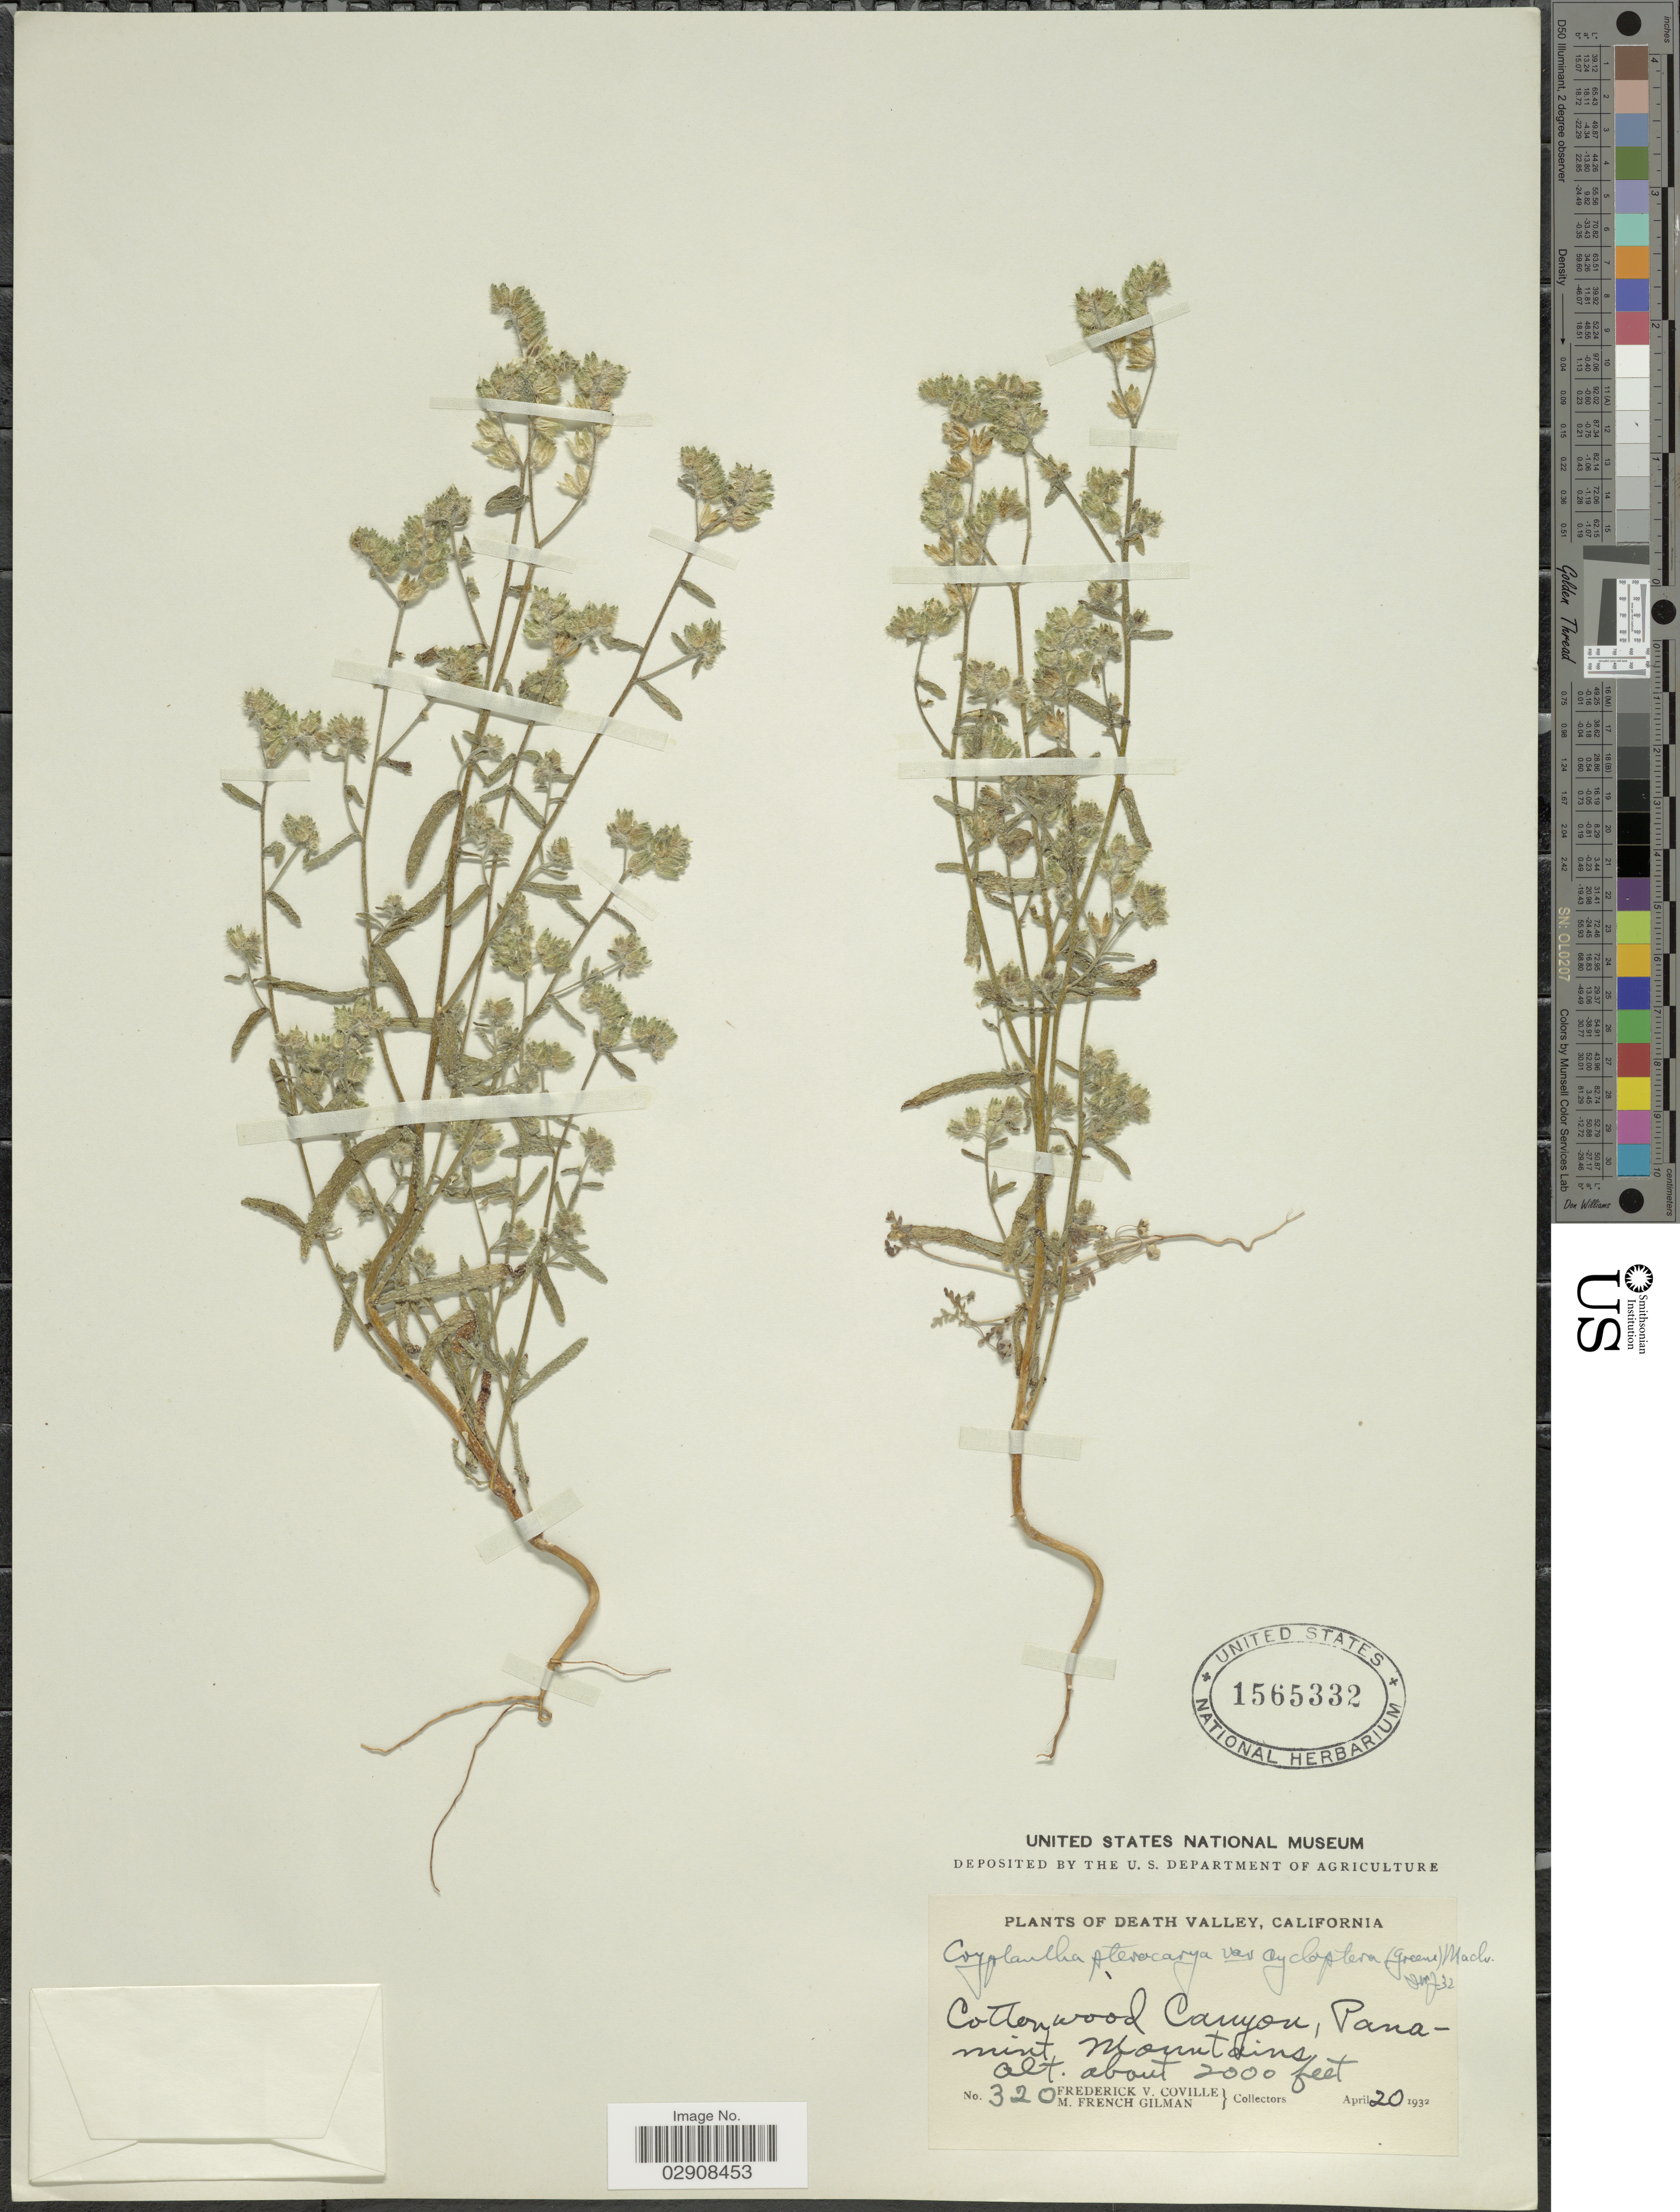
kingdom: Plantae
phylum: Tracheophyta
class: Magnoliopsida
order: Boraginales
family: Boraginaceae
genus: Cryptantha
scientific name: Cryptantha pterocarya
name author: (Torr.) Greene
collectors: F. V. Coville & M. F. Gilman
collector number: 320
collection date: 1932-04-20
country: United States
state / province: California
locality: Death Valley. Cotton Wood Canyon, Panamint Mountains.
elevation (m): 610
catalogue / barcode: US 1565332